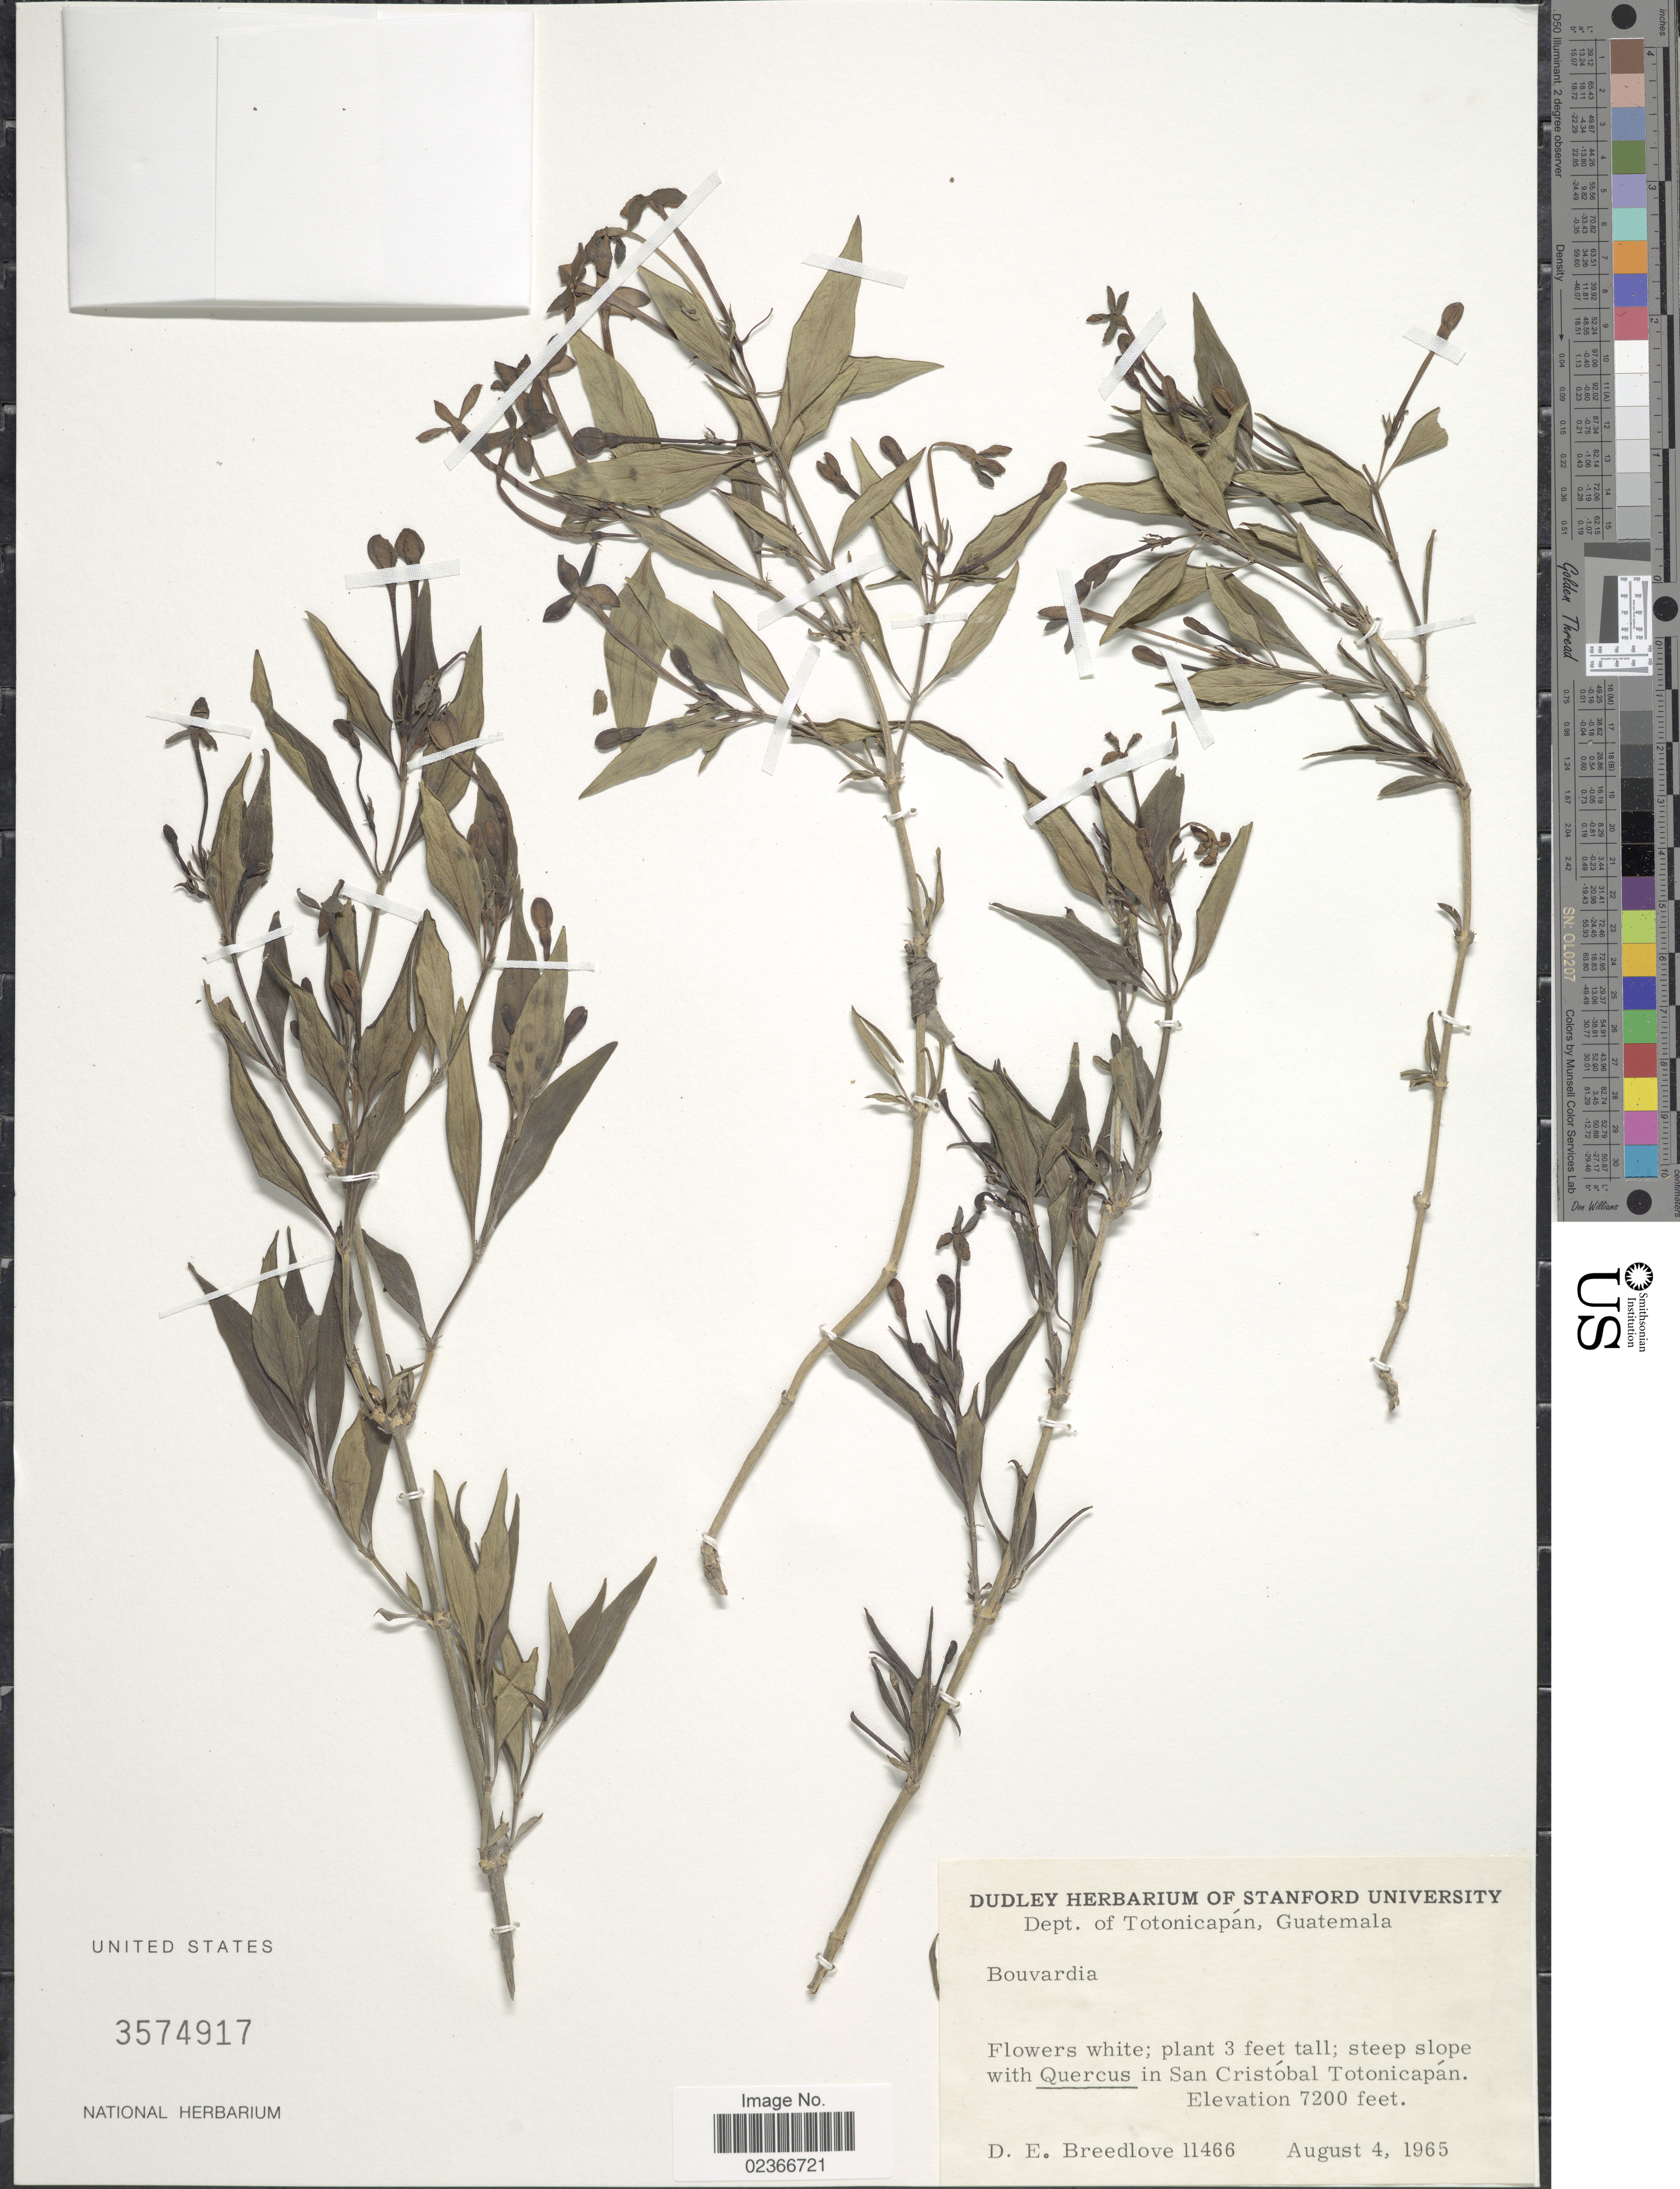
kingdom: Plantae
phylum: Tracheophyta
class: Magnoliopsida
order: Gentianales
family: Rubiaceae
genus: Bouvardia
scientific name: Bouvardia sp.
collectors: D. E. Breedlove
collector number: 11466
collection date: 1965-08-04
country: Guatemala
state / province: Totonicapan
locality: Dept. of Totonicapan. San Cristoban Totonicapan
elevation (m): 2195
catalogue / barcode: US 3574917